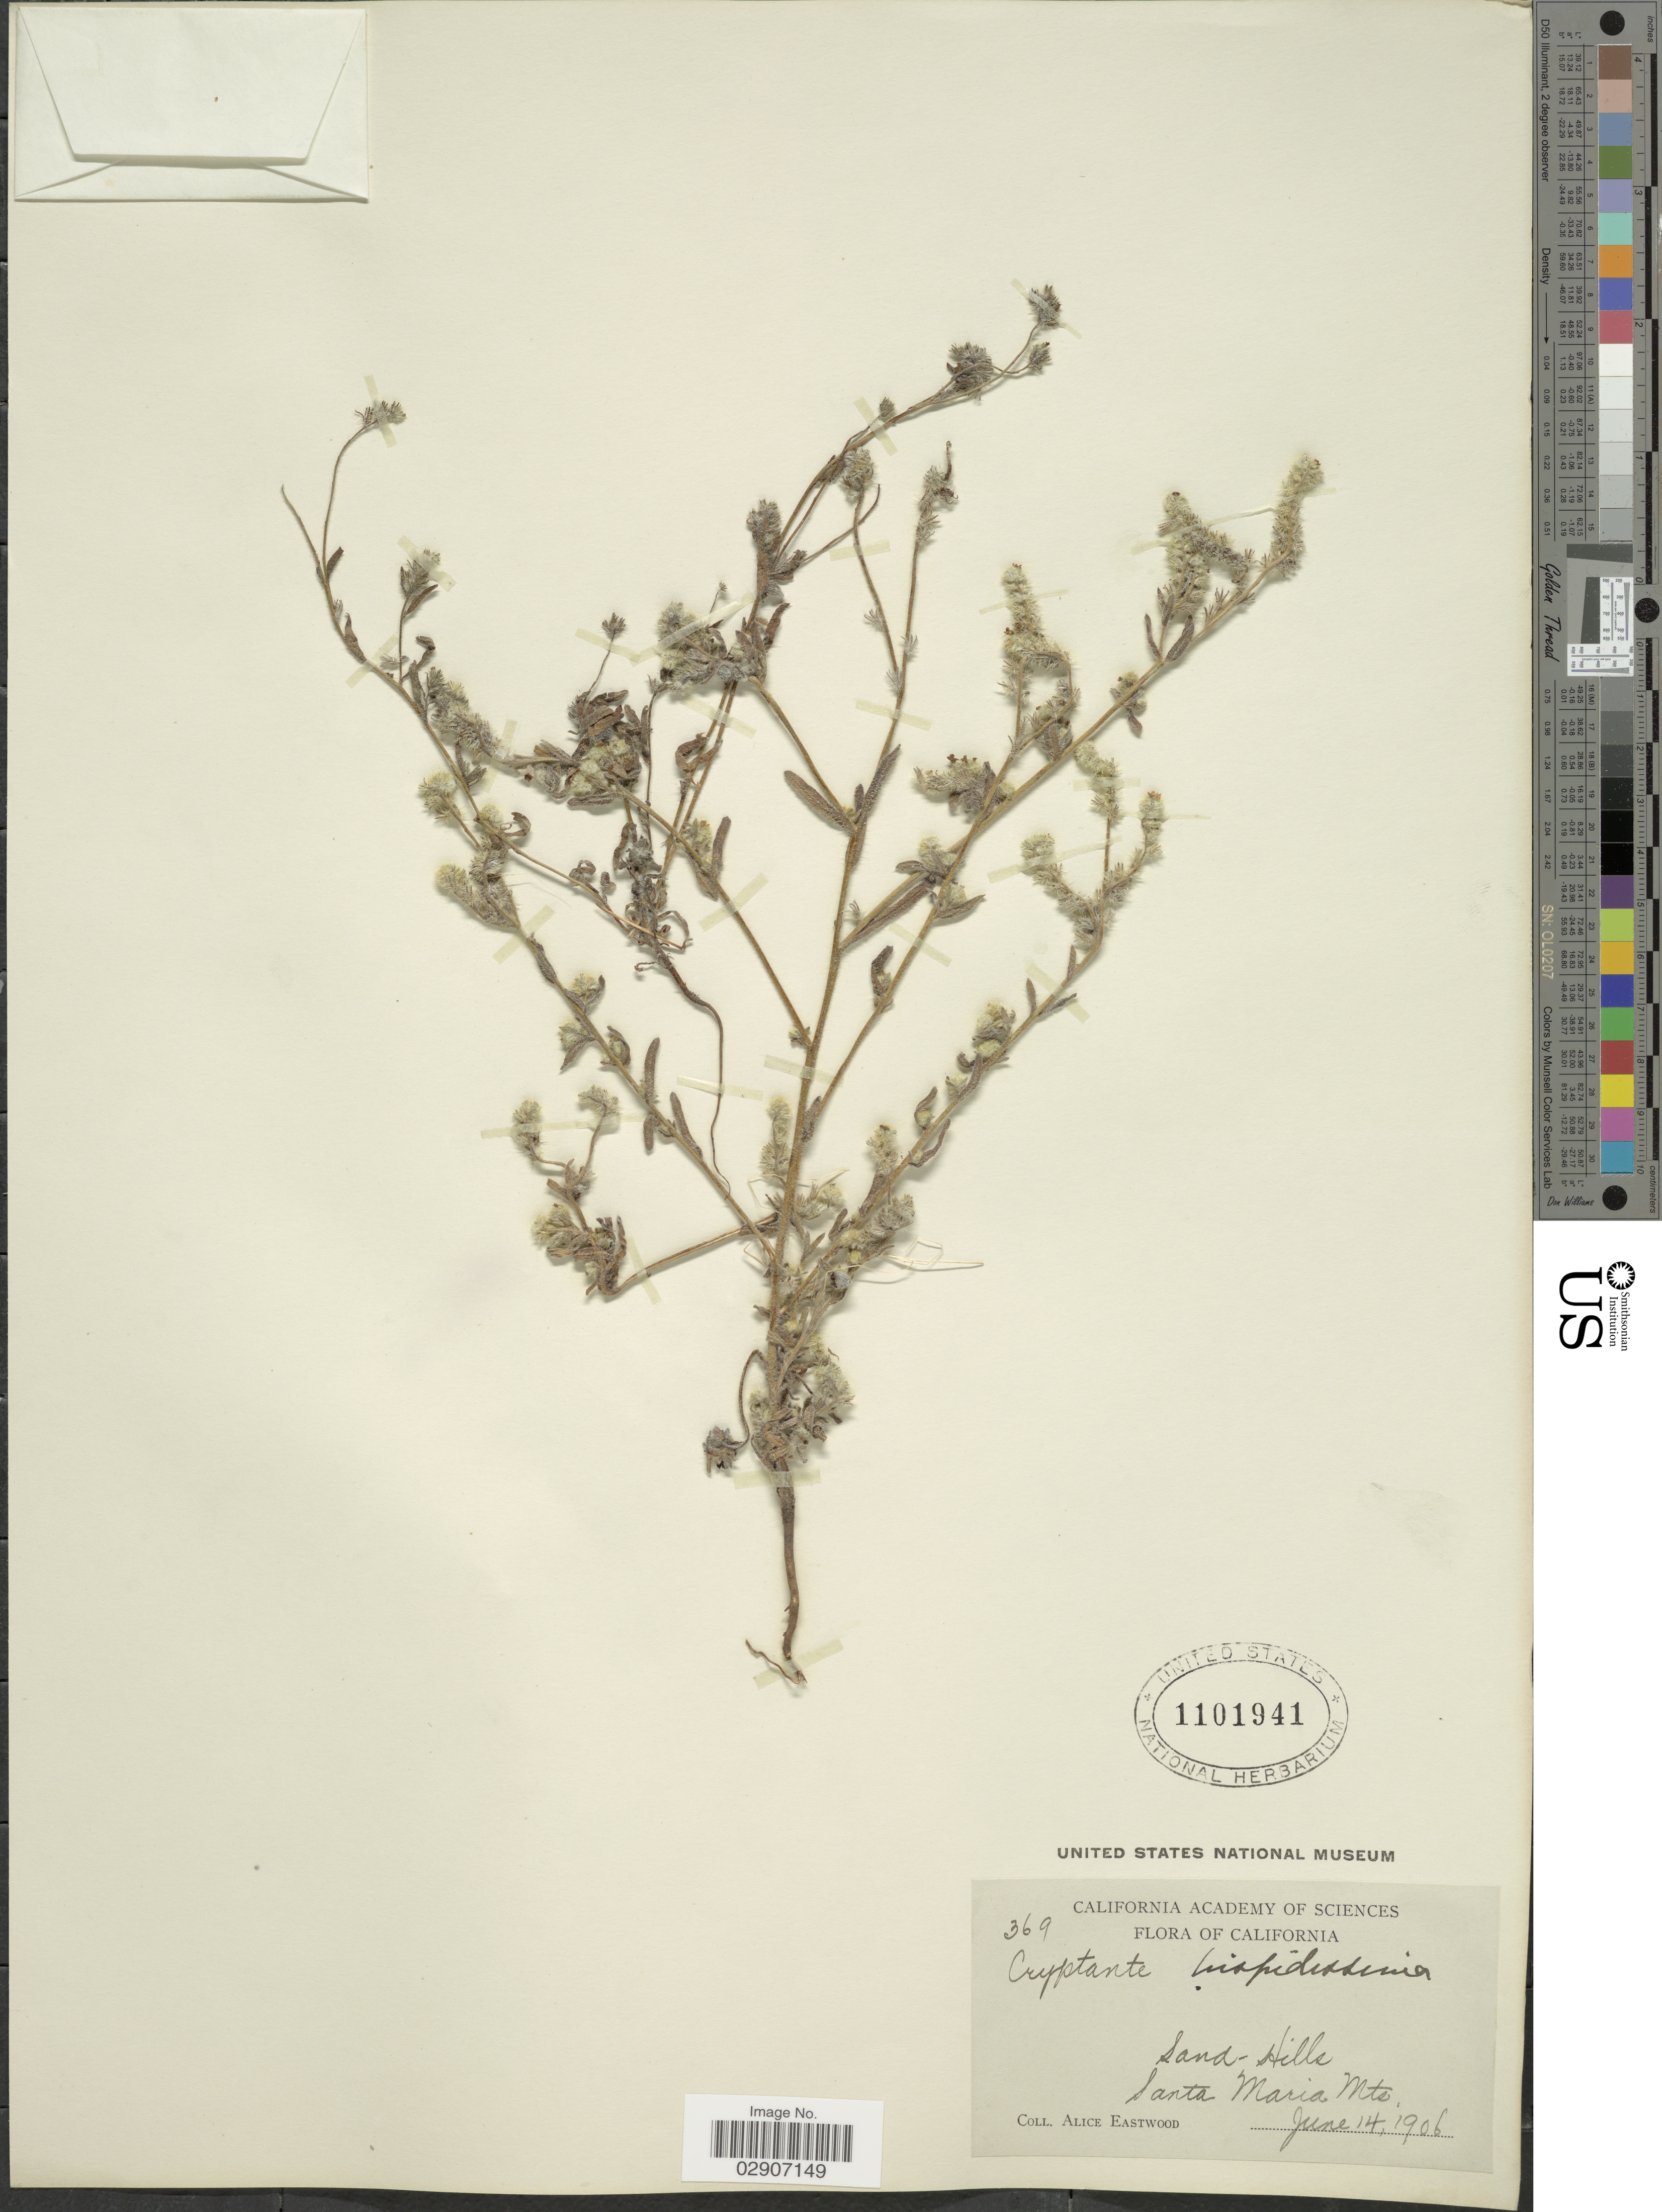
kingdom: Plantae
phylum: Tracheophyta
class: Magnoliopsida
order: Boraginales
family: Boraginaceae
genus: Cryptantha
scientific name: Cryptantha clevelandii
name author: Greene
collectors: A. Eastwood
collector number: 369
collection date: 1906-06-14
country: United States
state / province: California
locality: Santa Maria Mts.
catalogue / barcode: US 1101941